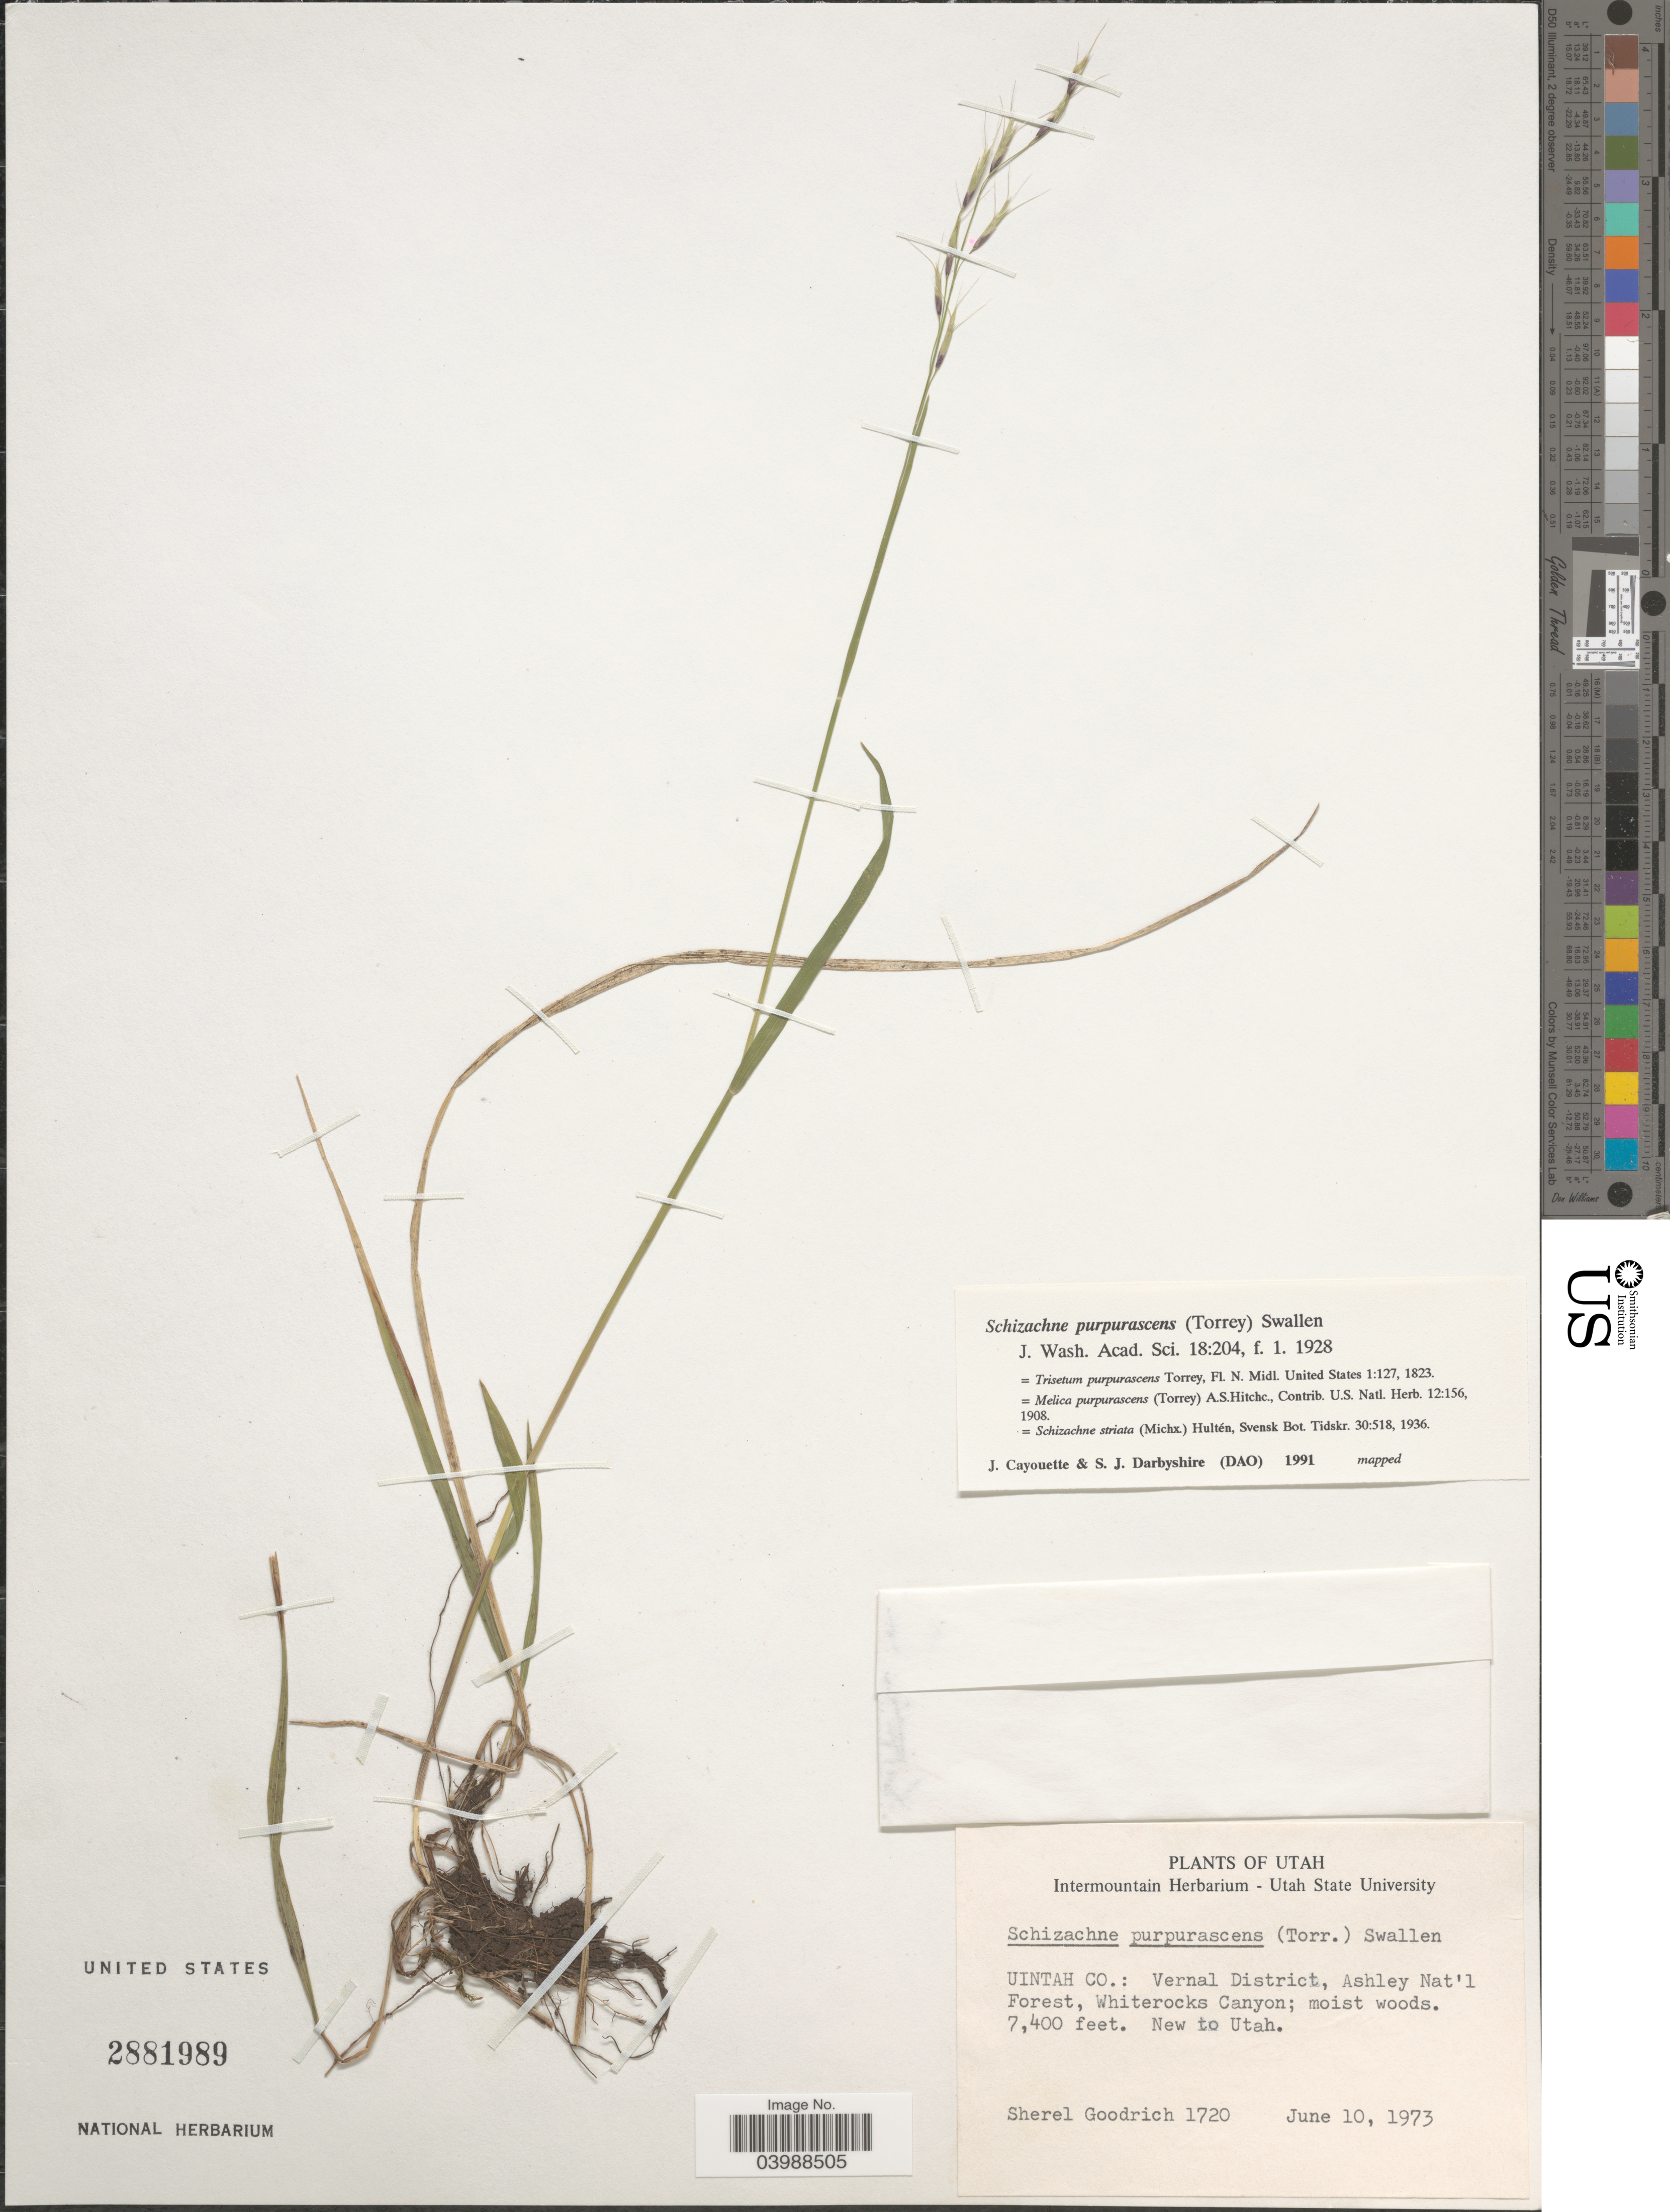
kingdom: Plantae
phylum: Tracheophyta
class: Liliopsida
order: Poales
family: Poaceae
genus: Schizachne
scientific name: Schizachne purpurascens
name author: (Torr.) Swallen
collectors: S. Goodrich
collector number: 1720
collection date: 1973-06-10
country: United States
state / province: Utah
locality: Uintah Co.: Vernal District, Ashley Nat'l Forest, Whiterocks Canyon.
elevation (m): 2256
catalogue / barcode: US 2881989